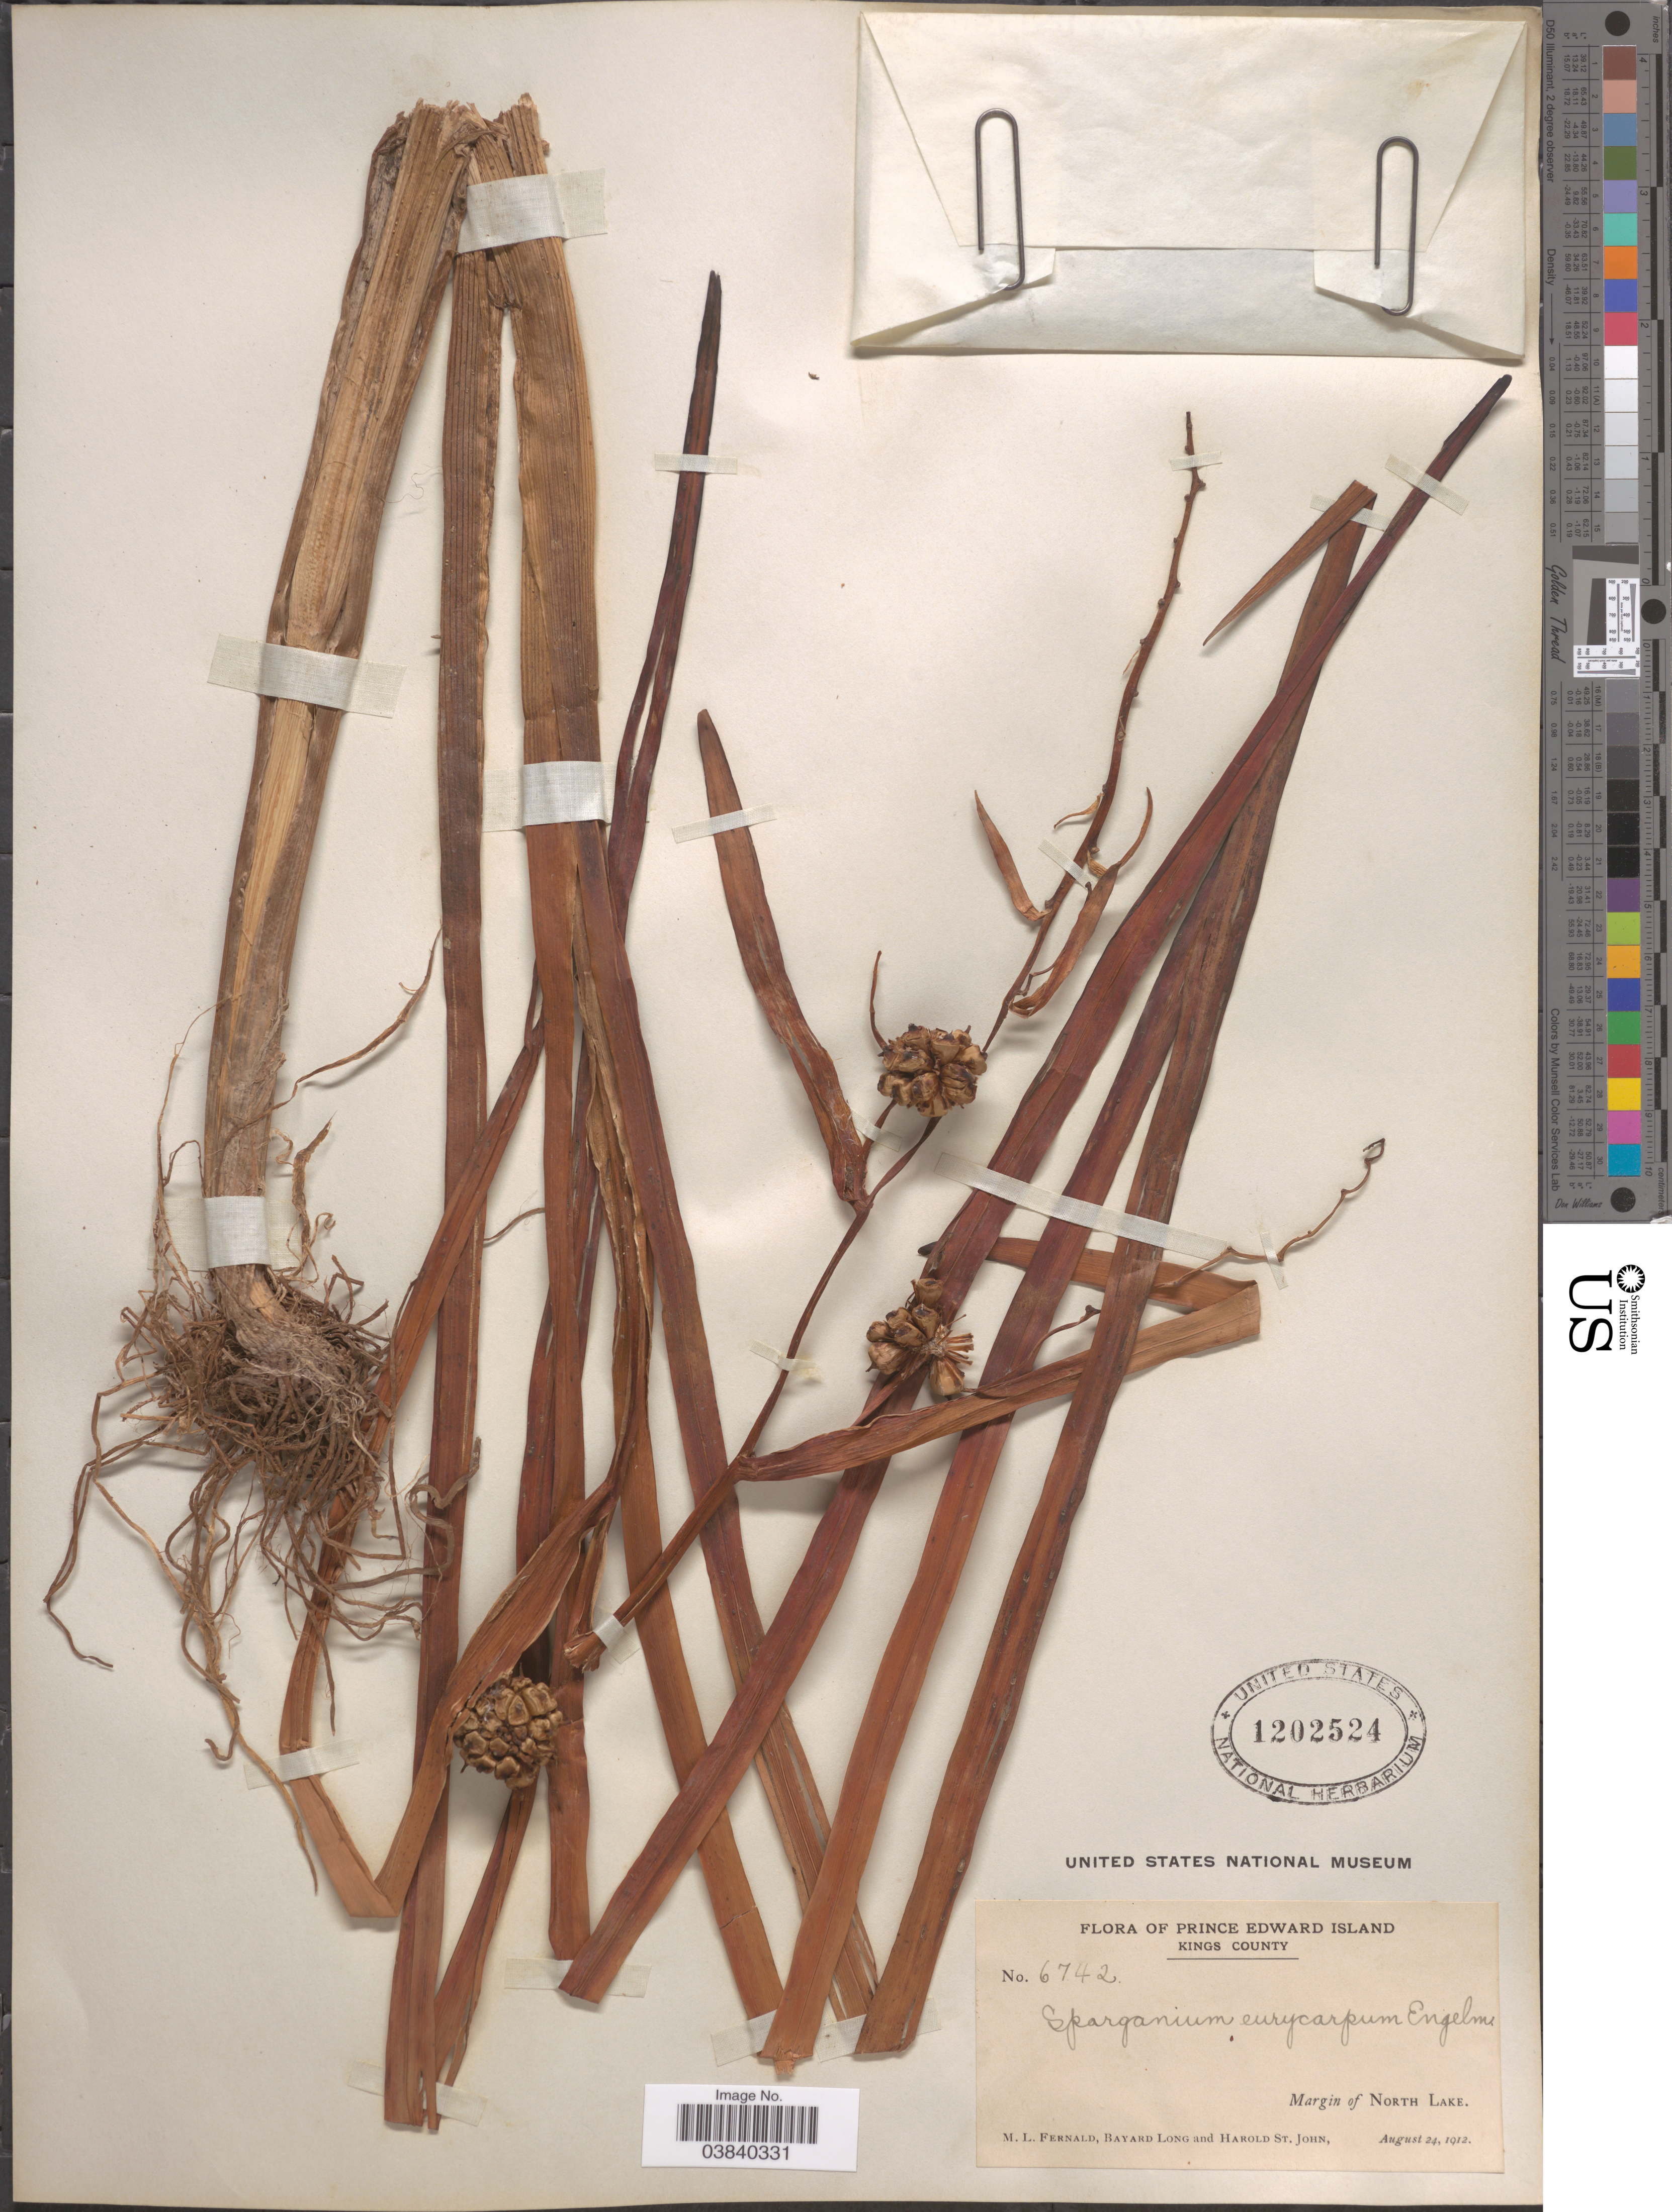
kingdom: Plantae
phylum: Tracheophyta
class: Liliopsida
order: Poales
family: Typhaceae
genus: Sparganium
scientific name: Sparganium eurycarpum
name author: Engelm.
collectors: M. L. Fernald, B. Long & H. St. John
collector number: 6742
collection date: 1912-08-24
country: Canada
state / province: Prince Edward Island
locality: Kings County. Margin of North Lake.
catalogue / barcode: US 1202524